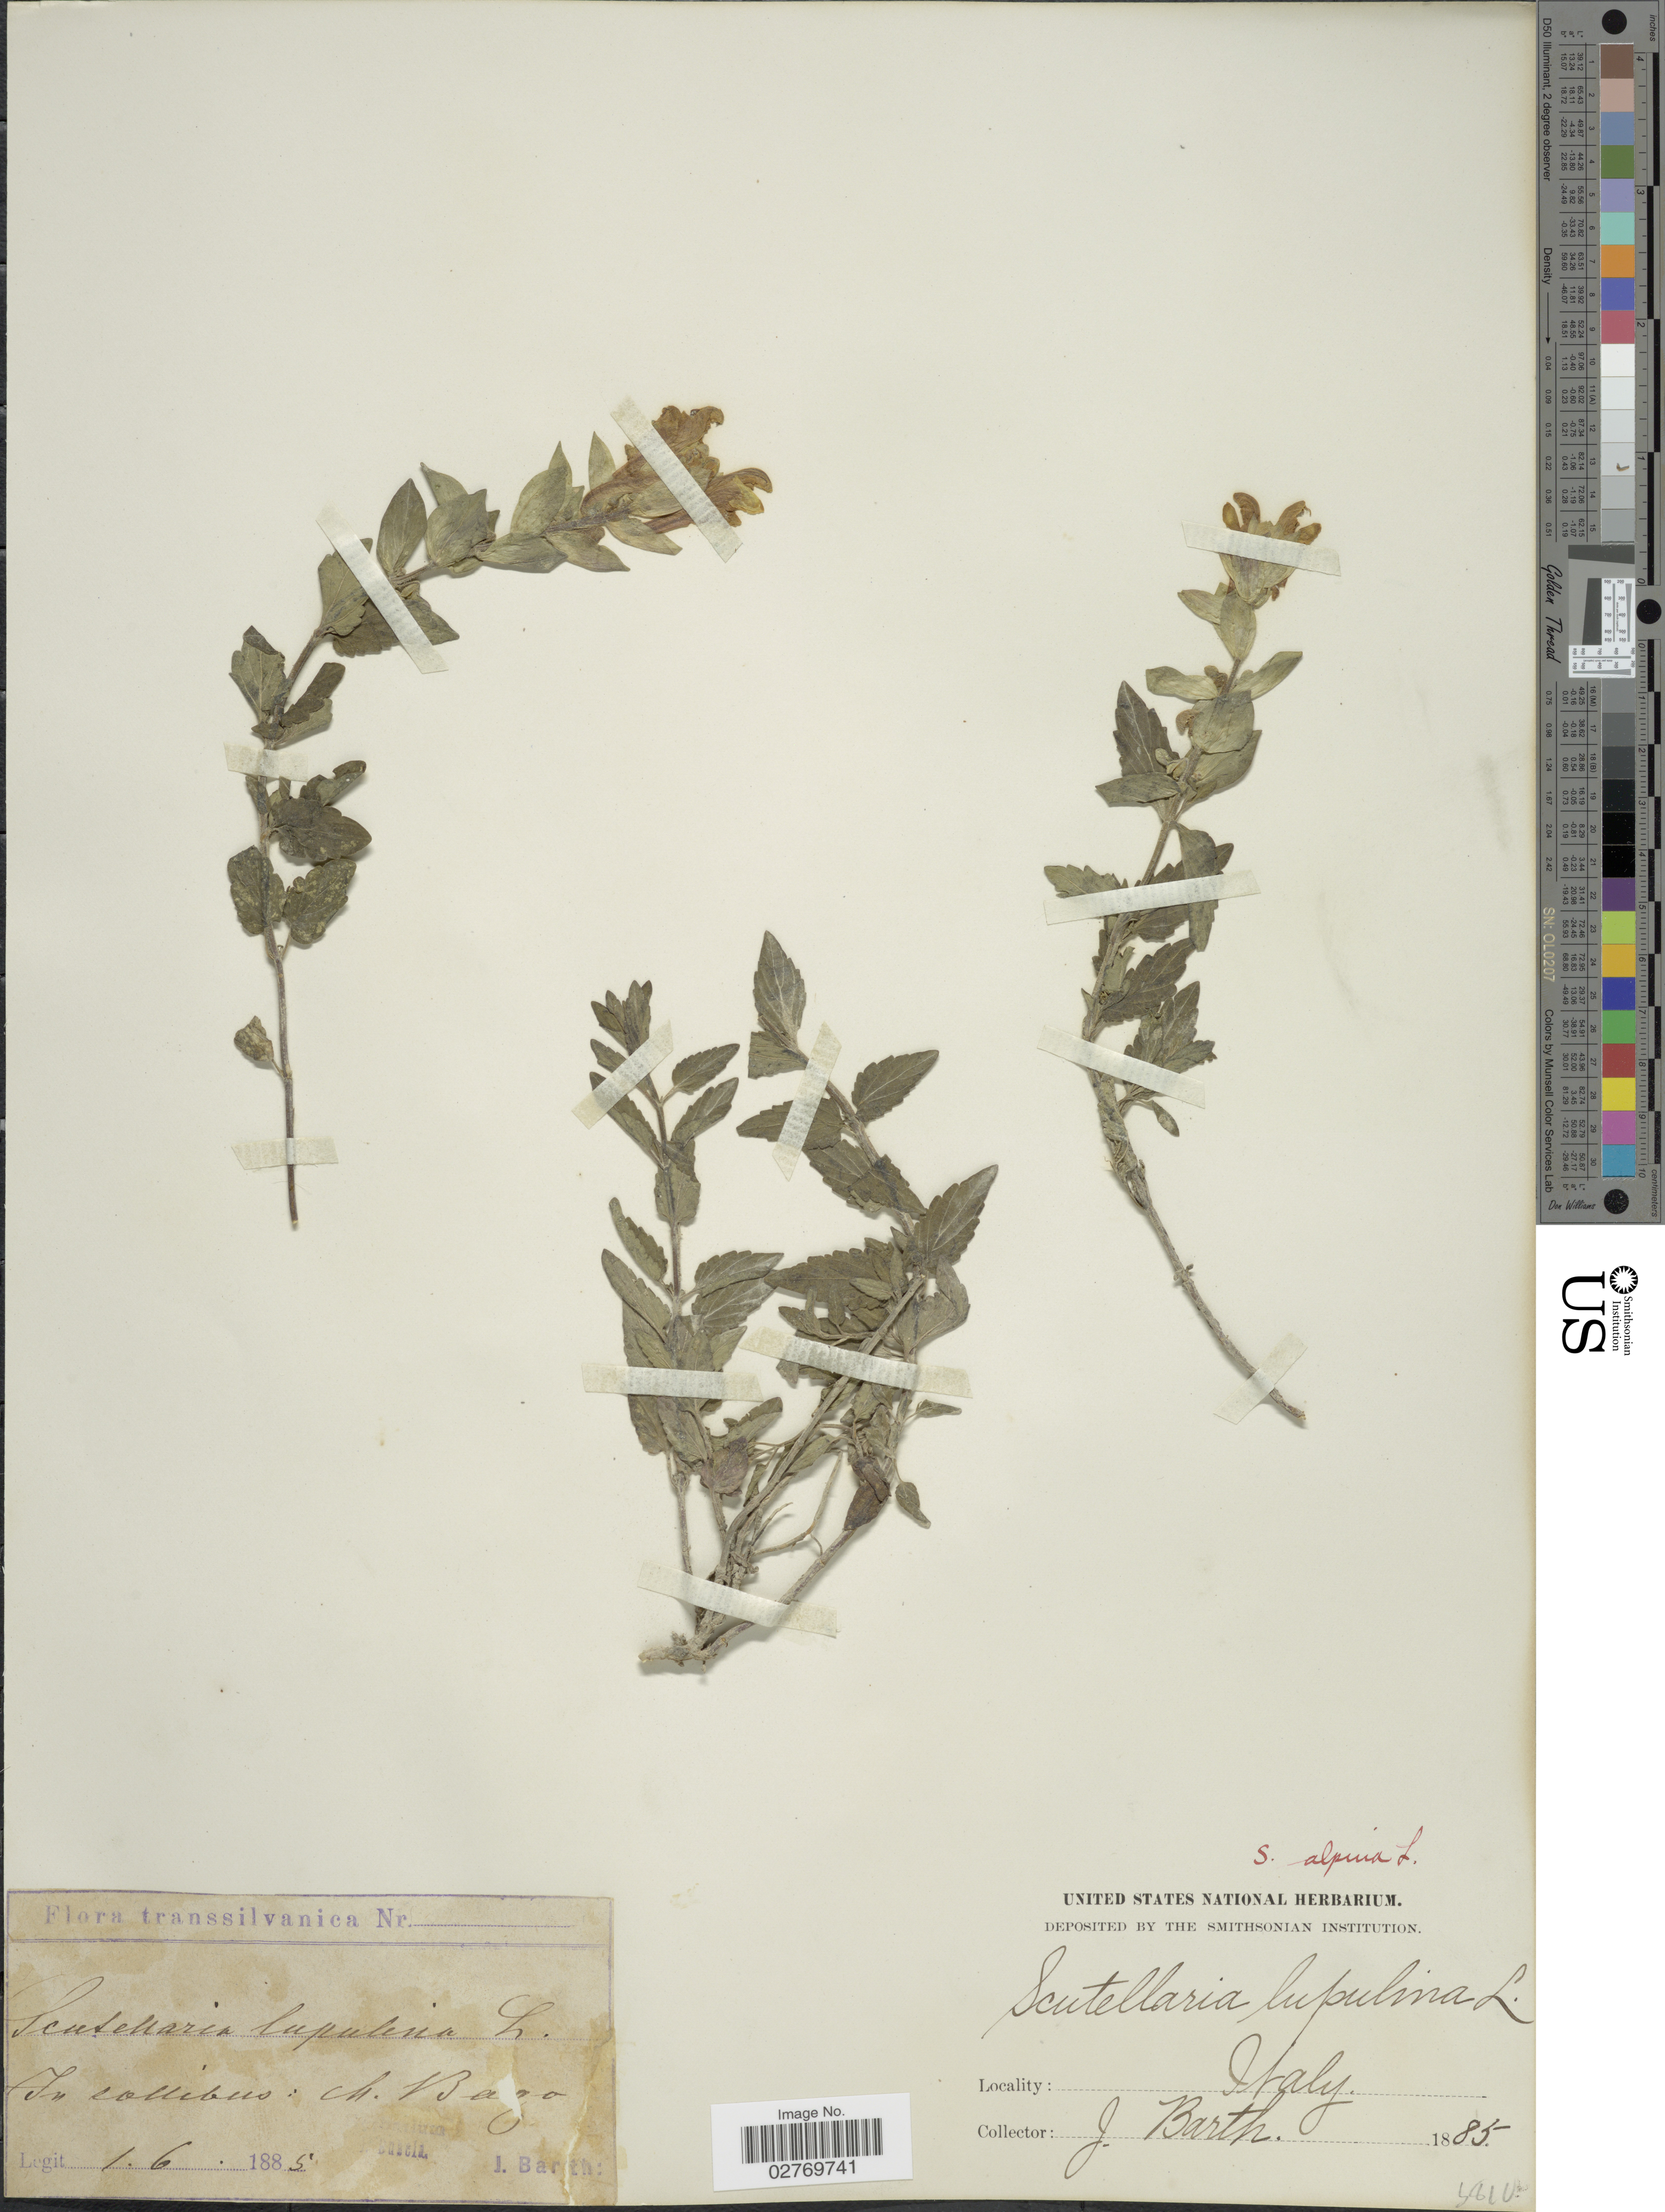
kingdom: Plantae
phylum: Tracheophyta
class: Magnoliopsida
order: Lamiales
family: Lamiaceae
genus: Scutellaria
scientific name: Scutellaria alpina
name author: L.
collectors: J. Barth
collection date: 1885-06-01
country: Italy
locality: Transsilvanica. In collibus: N. Bazo.